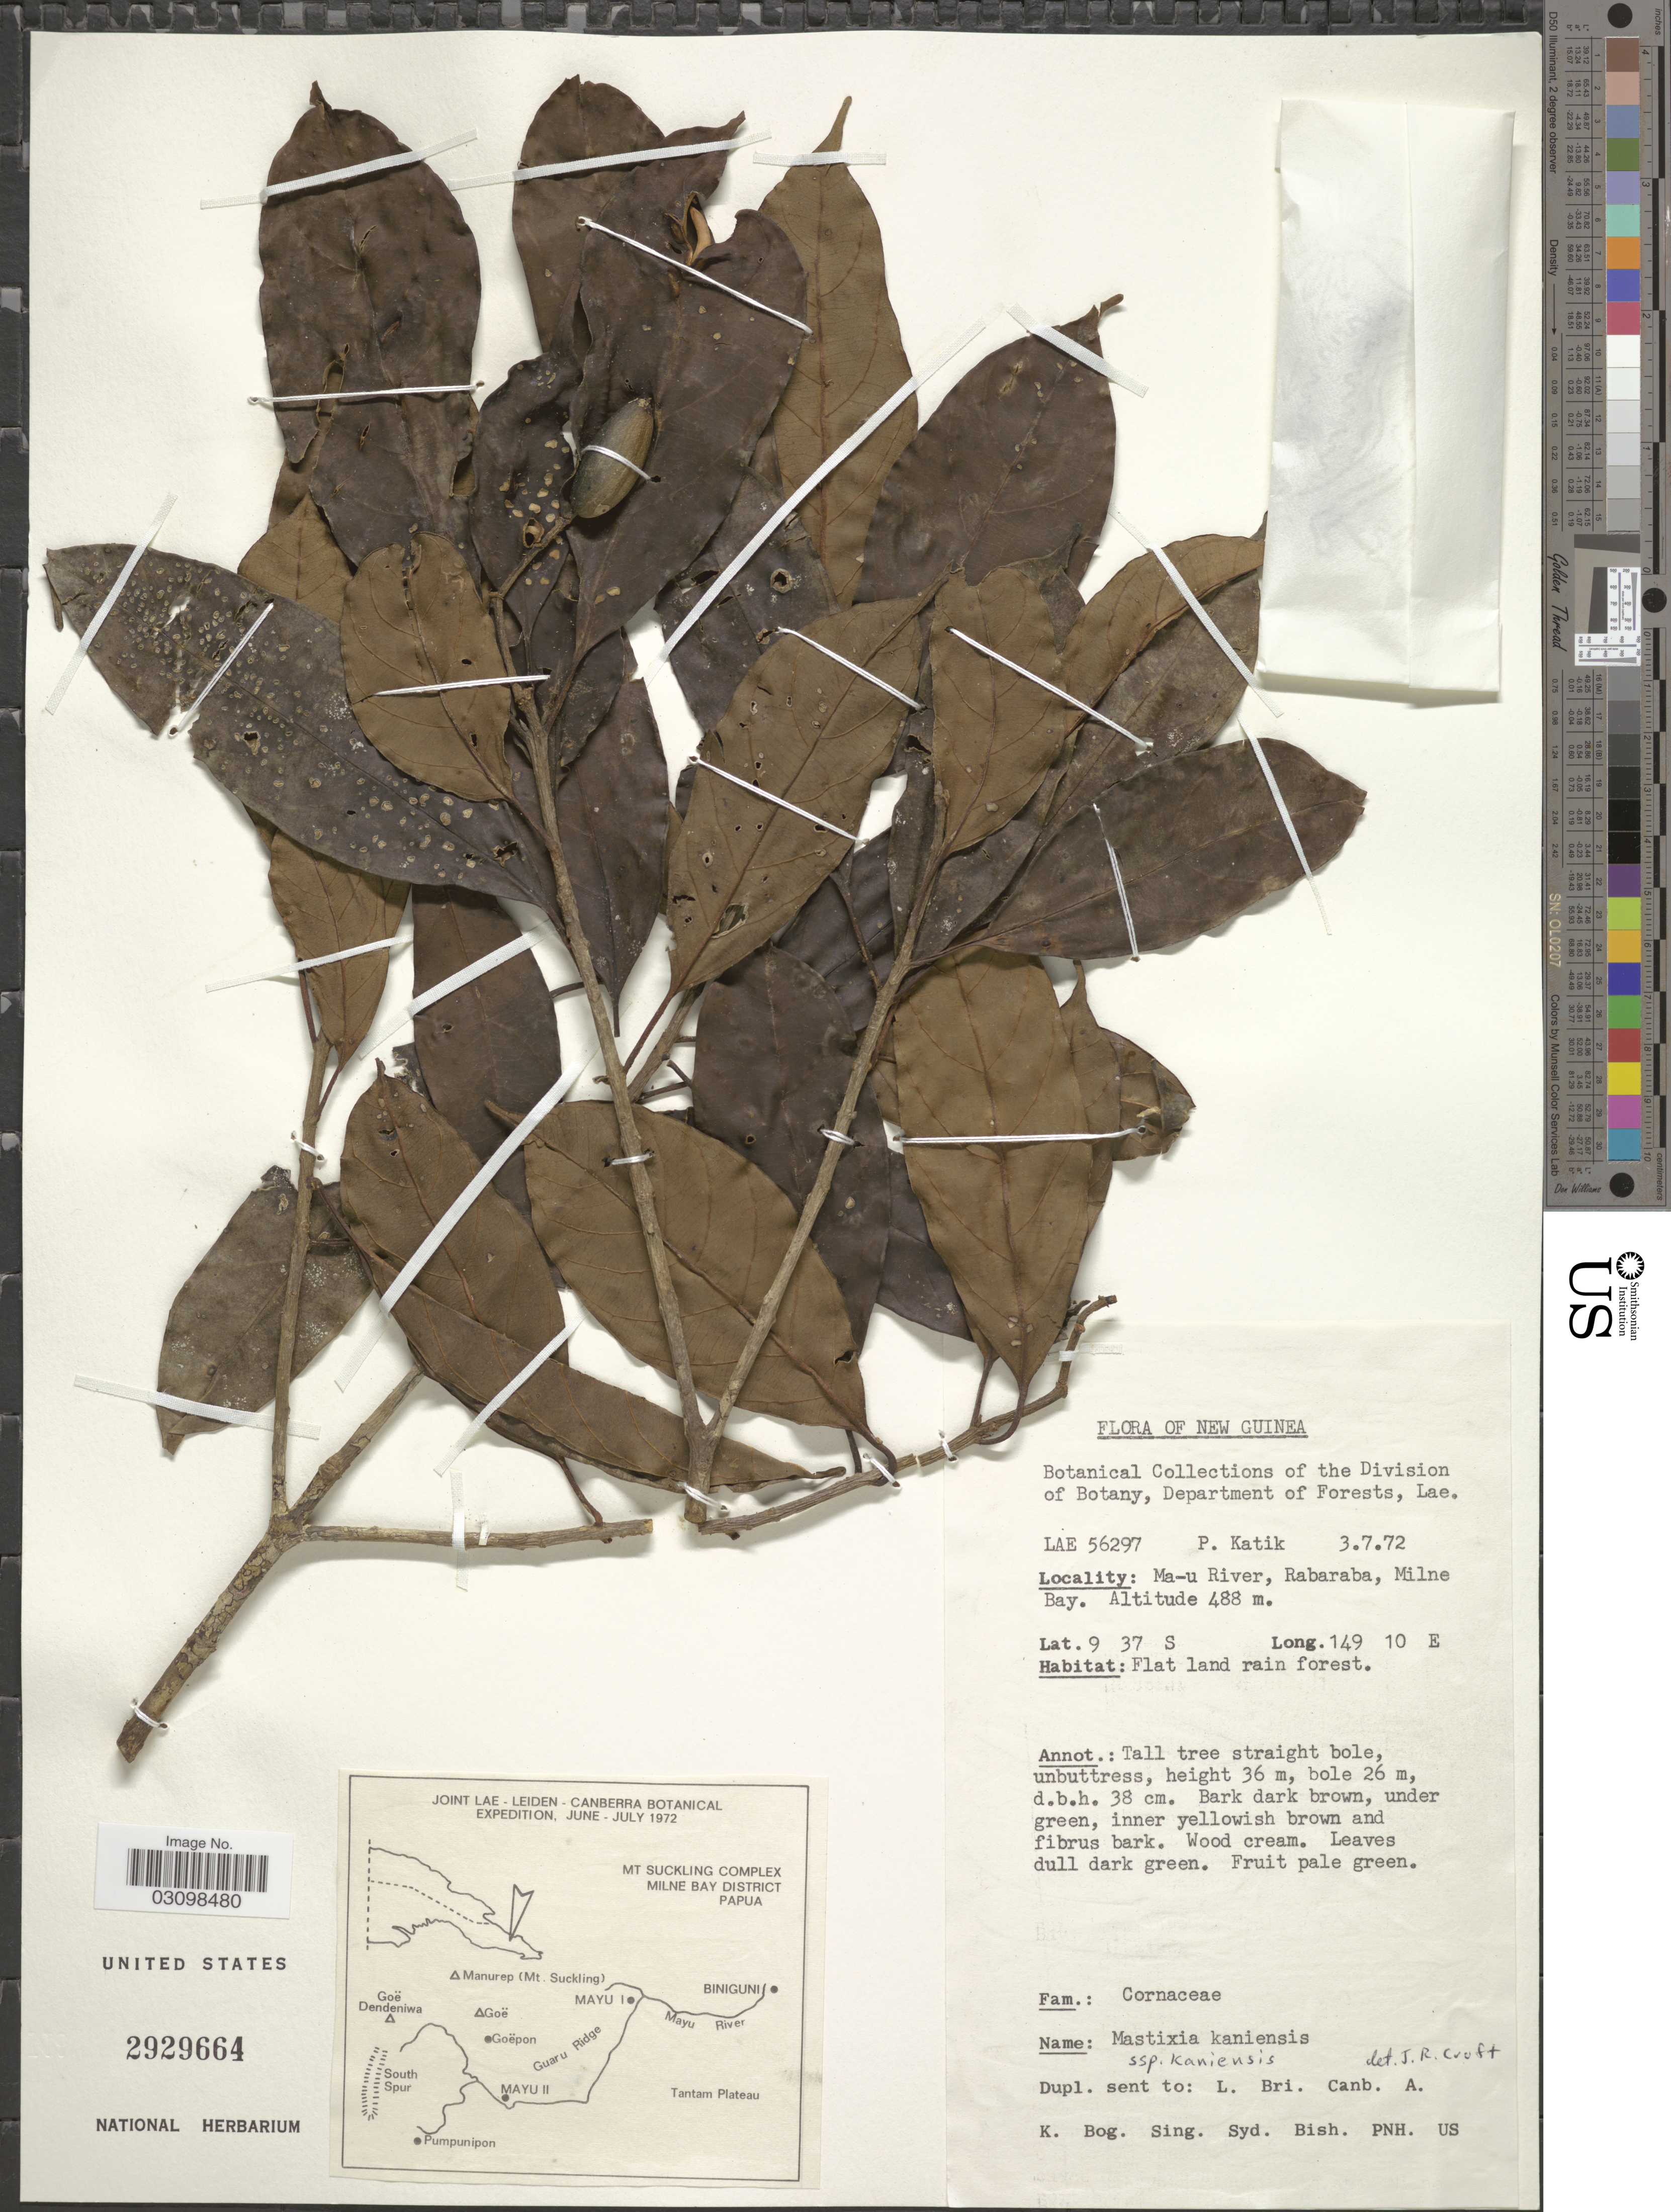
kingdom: Plantae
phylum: Tracheophyta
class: Magnoliopsida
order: Cornales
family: Nyssaceae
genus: Mastixia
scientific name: Mastixia kaniensis subsp. kaniensis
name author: Melch.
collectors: P. Katik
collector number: LAE56297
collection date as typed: Transcribed d/m/y: 3/7/72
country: Papua New Guinea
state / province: Milne Bay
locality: Ma-u River, Rabaraba, Milne Bay.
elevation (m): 488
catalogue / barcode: US 2929664